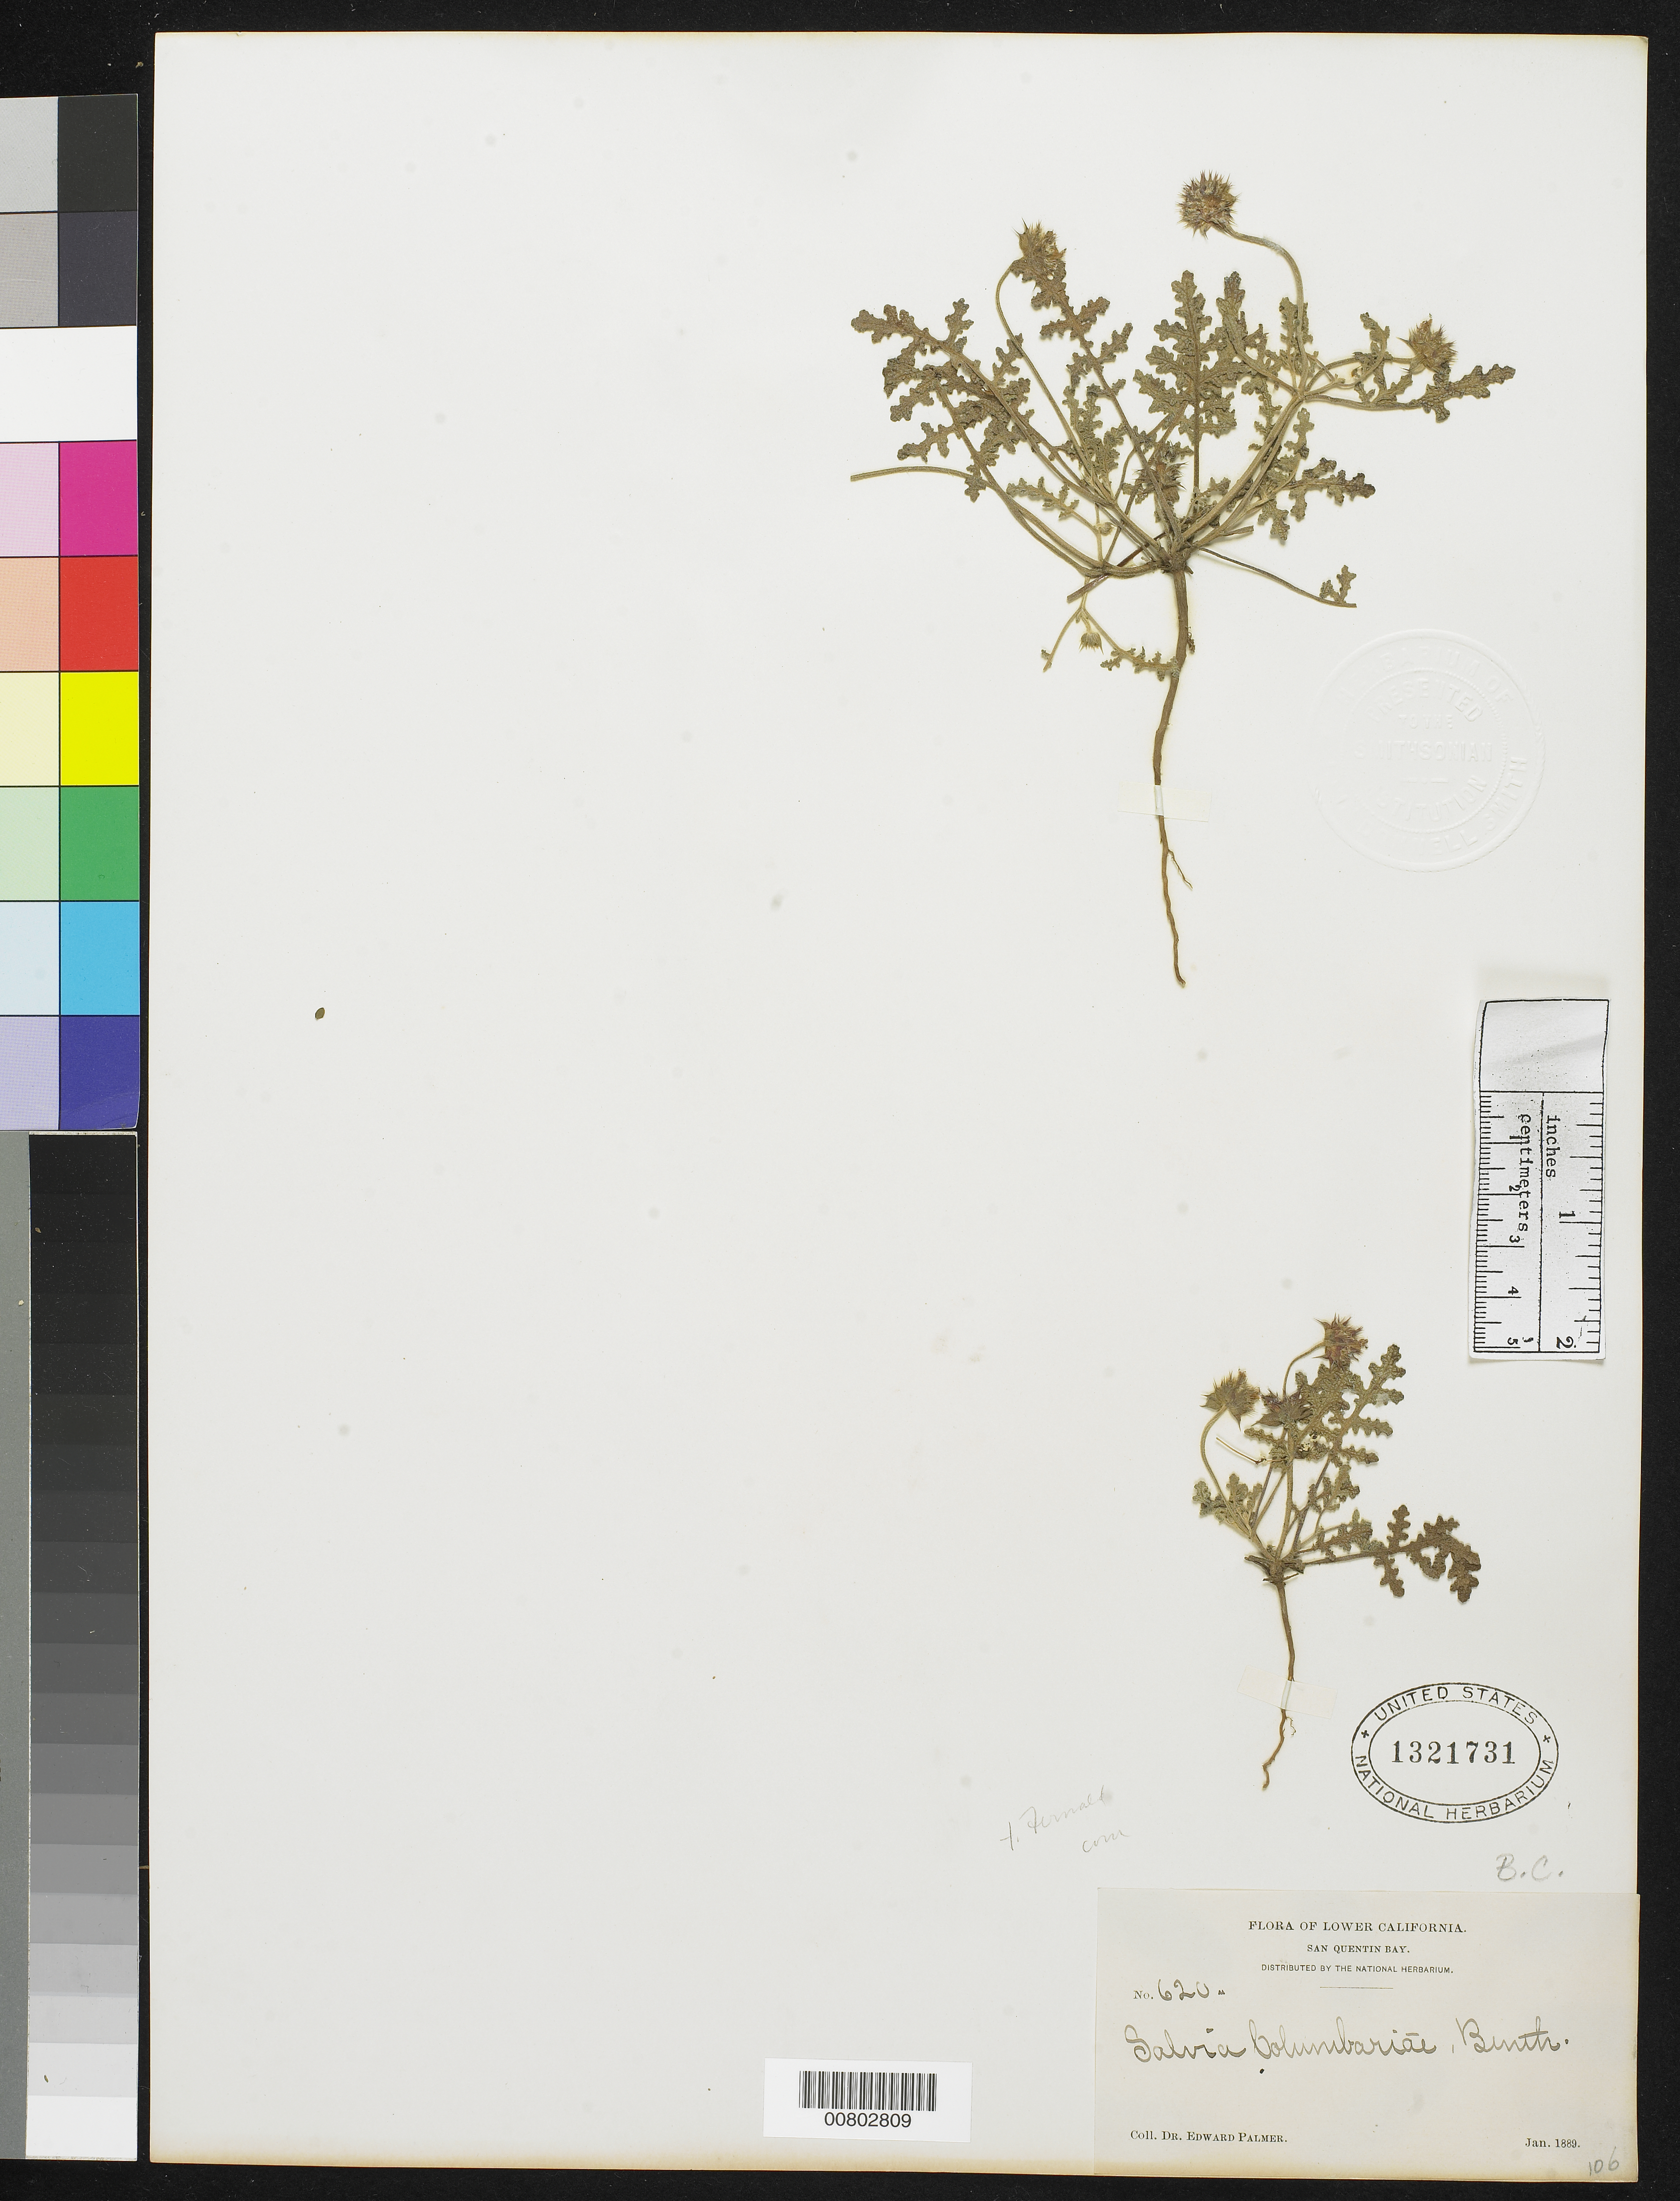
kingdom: Plantae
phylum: Tracheophyta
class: Magnoliopsida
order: Lamiales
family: Lamiaceae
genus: Salvia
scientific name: Salvia columbariae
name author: Benth.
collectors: E. Palmer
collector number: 620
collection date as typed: Jan 1889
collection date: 1889-01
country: Mexico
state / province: Baja California Norte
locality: San Quentin Bay, Baja California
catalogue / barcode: US 1321731